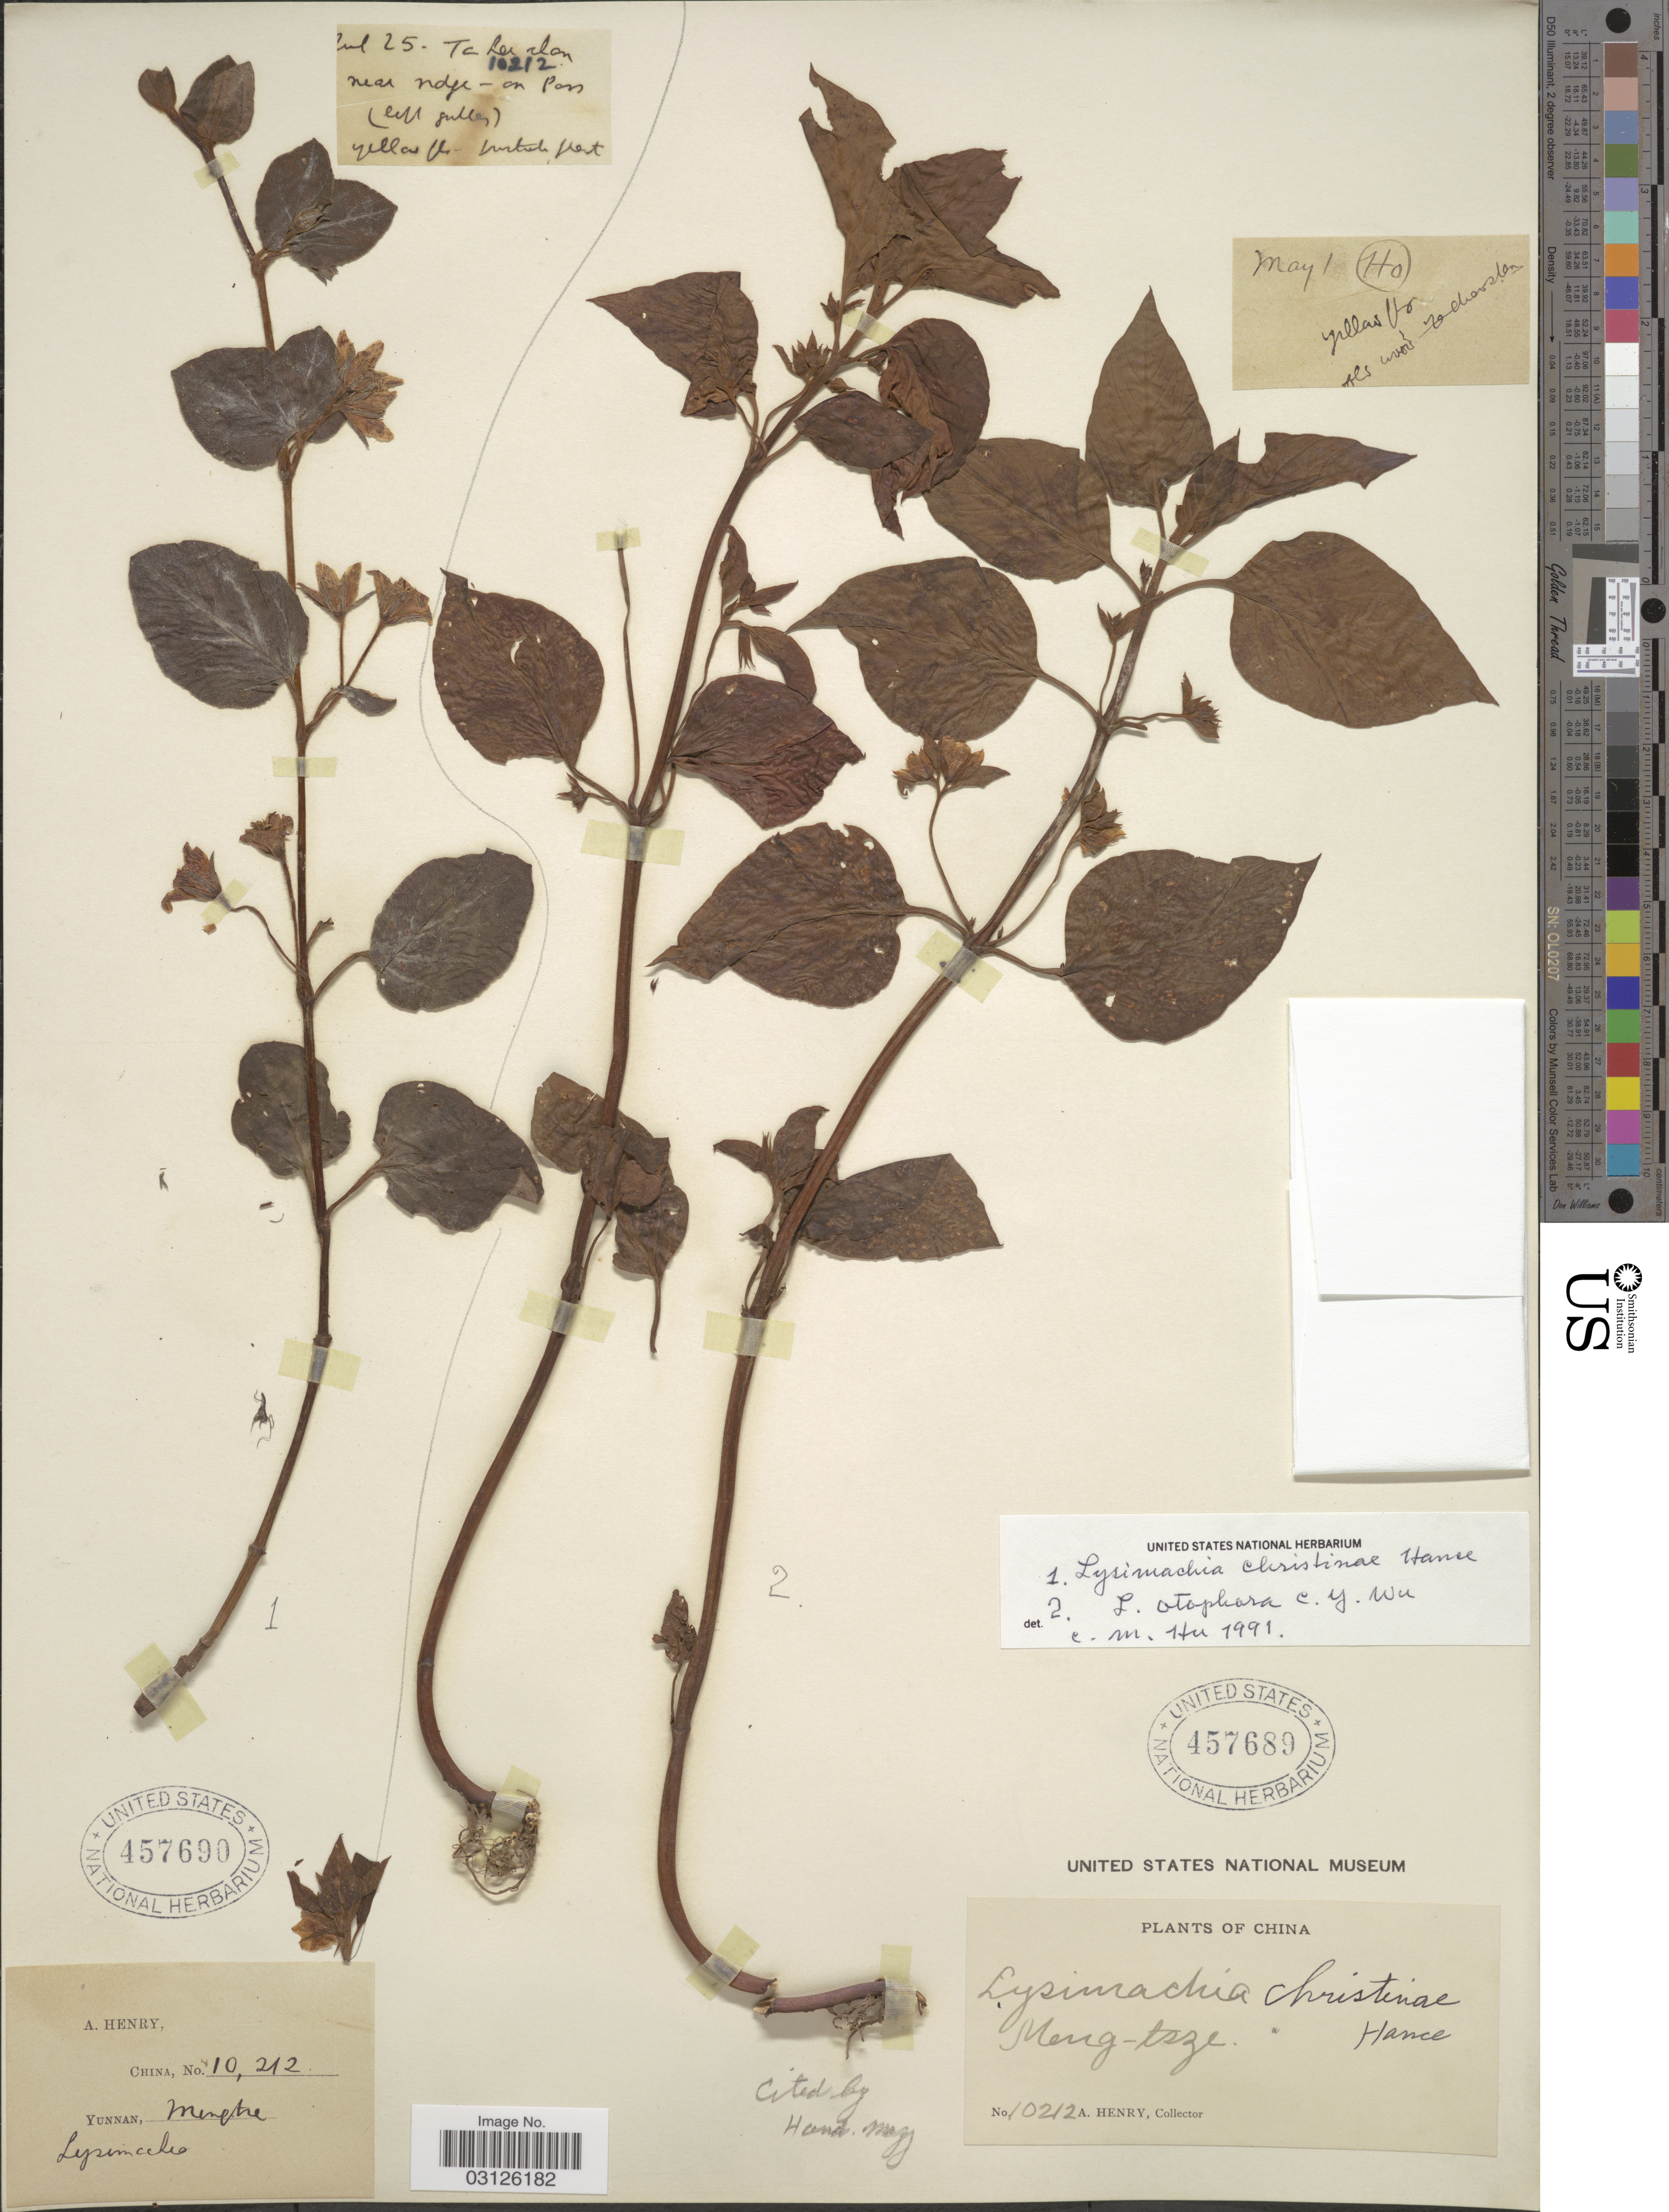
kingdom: Plantae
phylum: Tracheophyta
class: Magnoliopsida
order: Ericales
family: Primulaceae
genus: Lysimachia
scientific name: Lysimachia christinae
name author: Hance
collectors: A. Henry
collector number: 10212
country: China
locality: Meng-tsze.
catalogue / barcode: US 457689